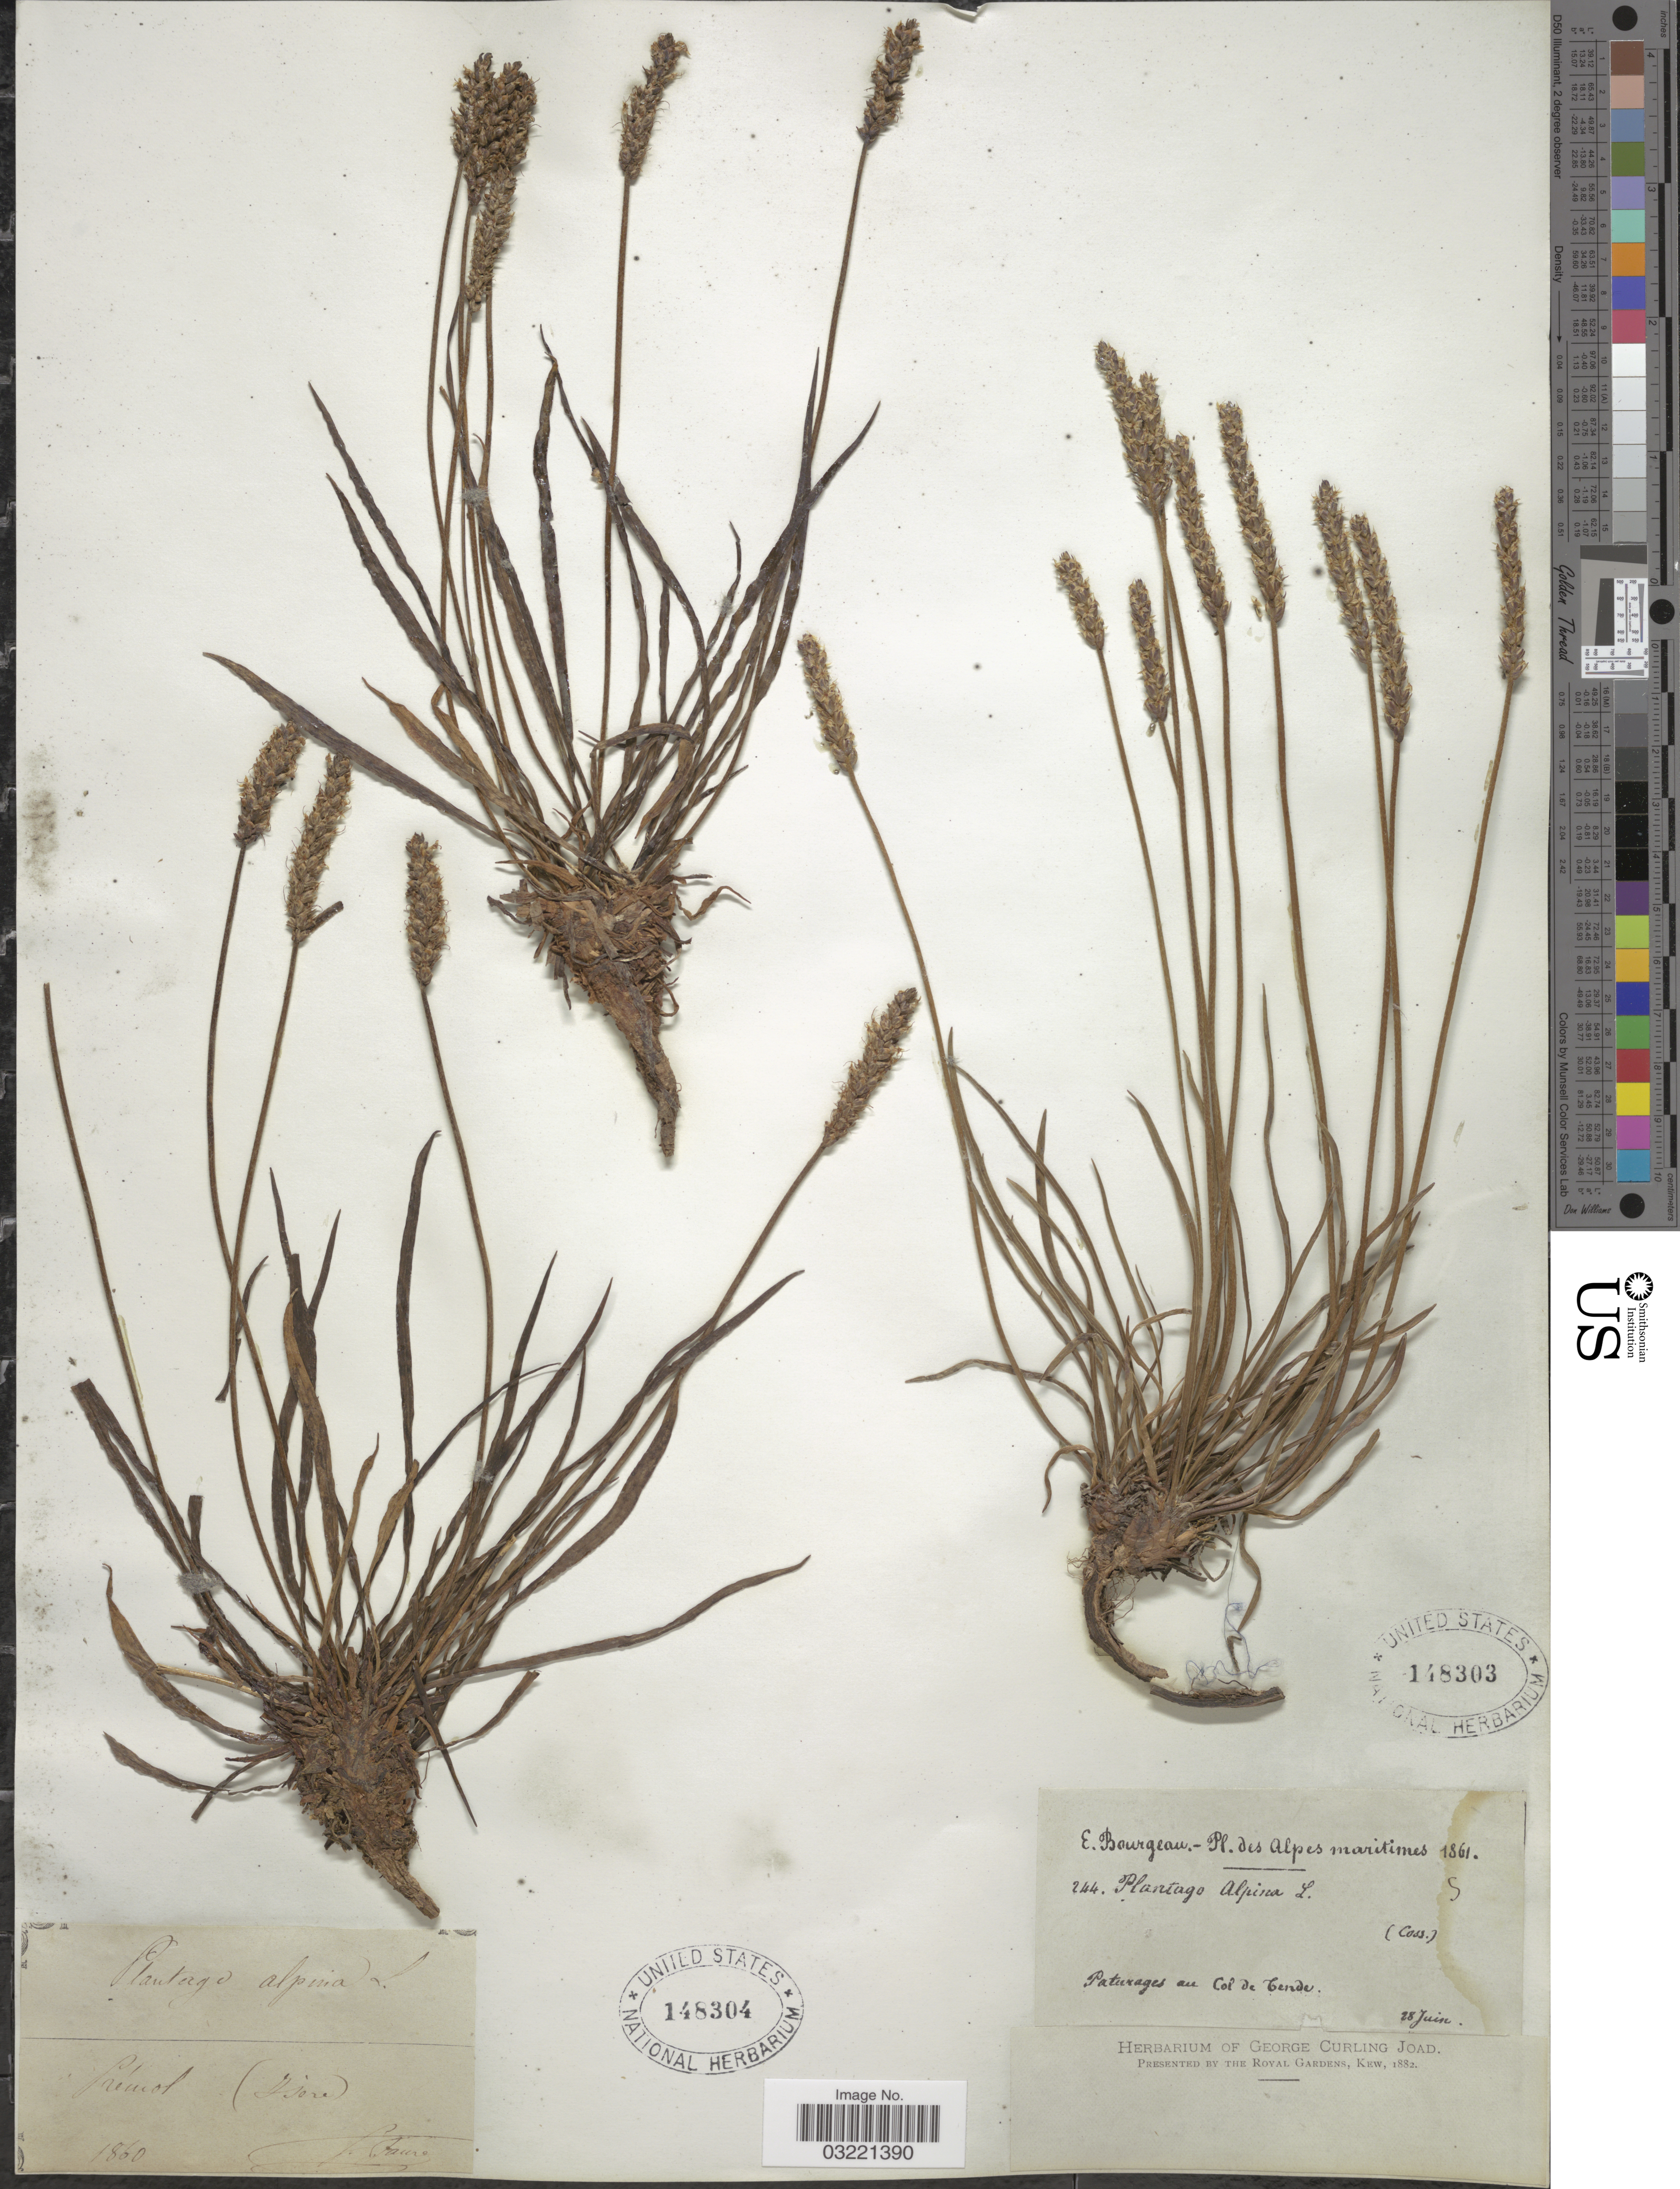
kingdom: Plantae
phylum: Tracheophyta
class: Magnoliopsida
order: Lamiales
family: Plantaginaceae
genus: Plantago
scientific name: Plantago alpina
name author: L.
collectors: E. Bourgeau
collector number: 244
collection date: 1861-06-28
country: France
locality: Alpes maritimes, Paturages au Col de Tende.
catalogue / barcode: US 148303